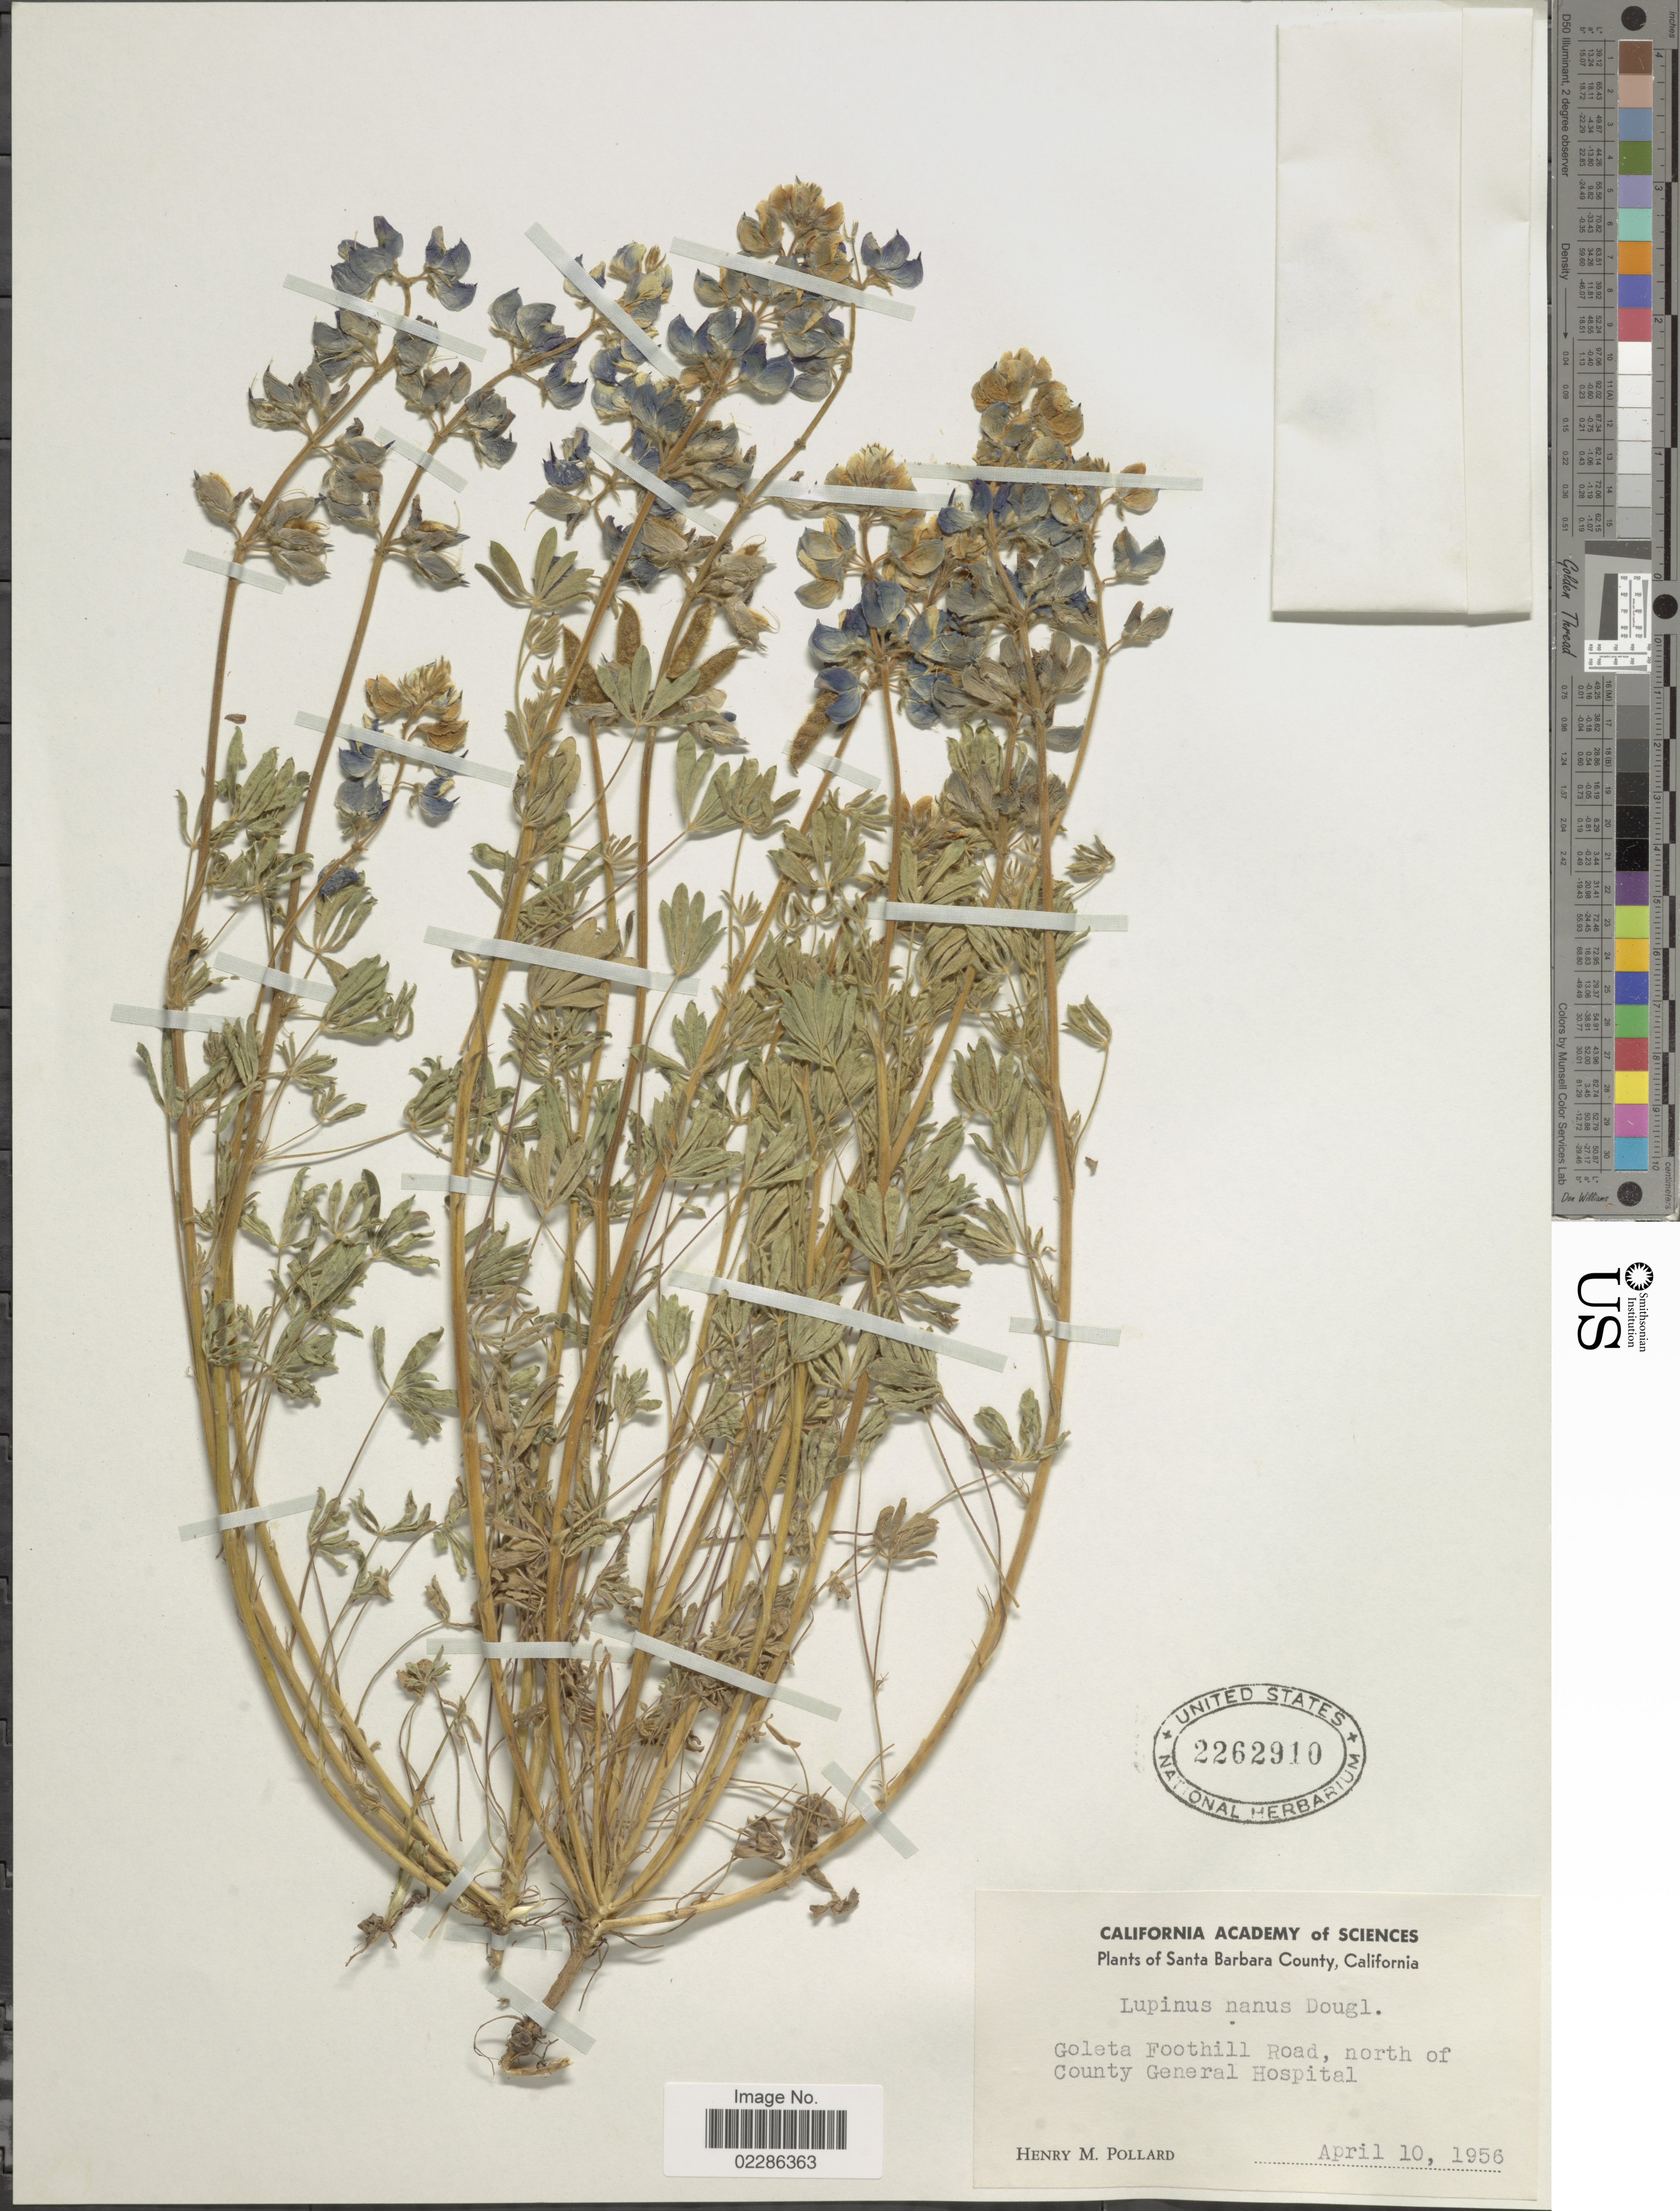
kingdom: Plantae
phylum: Tracheophyta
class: Magnoliopsida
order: Fabales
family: Fabaceae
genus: Lupinus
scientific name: Lupinus nanus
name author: Douglas ex Benth.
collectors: H. M. Pollard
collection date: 1956-04-10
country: United States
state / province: California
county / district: Santa Barbara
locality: Santa Barbara County, Goleta Foothill Road, north of County General Hospital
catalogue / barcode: US 2262910